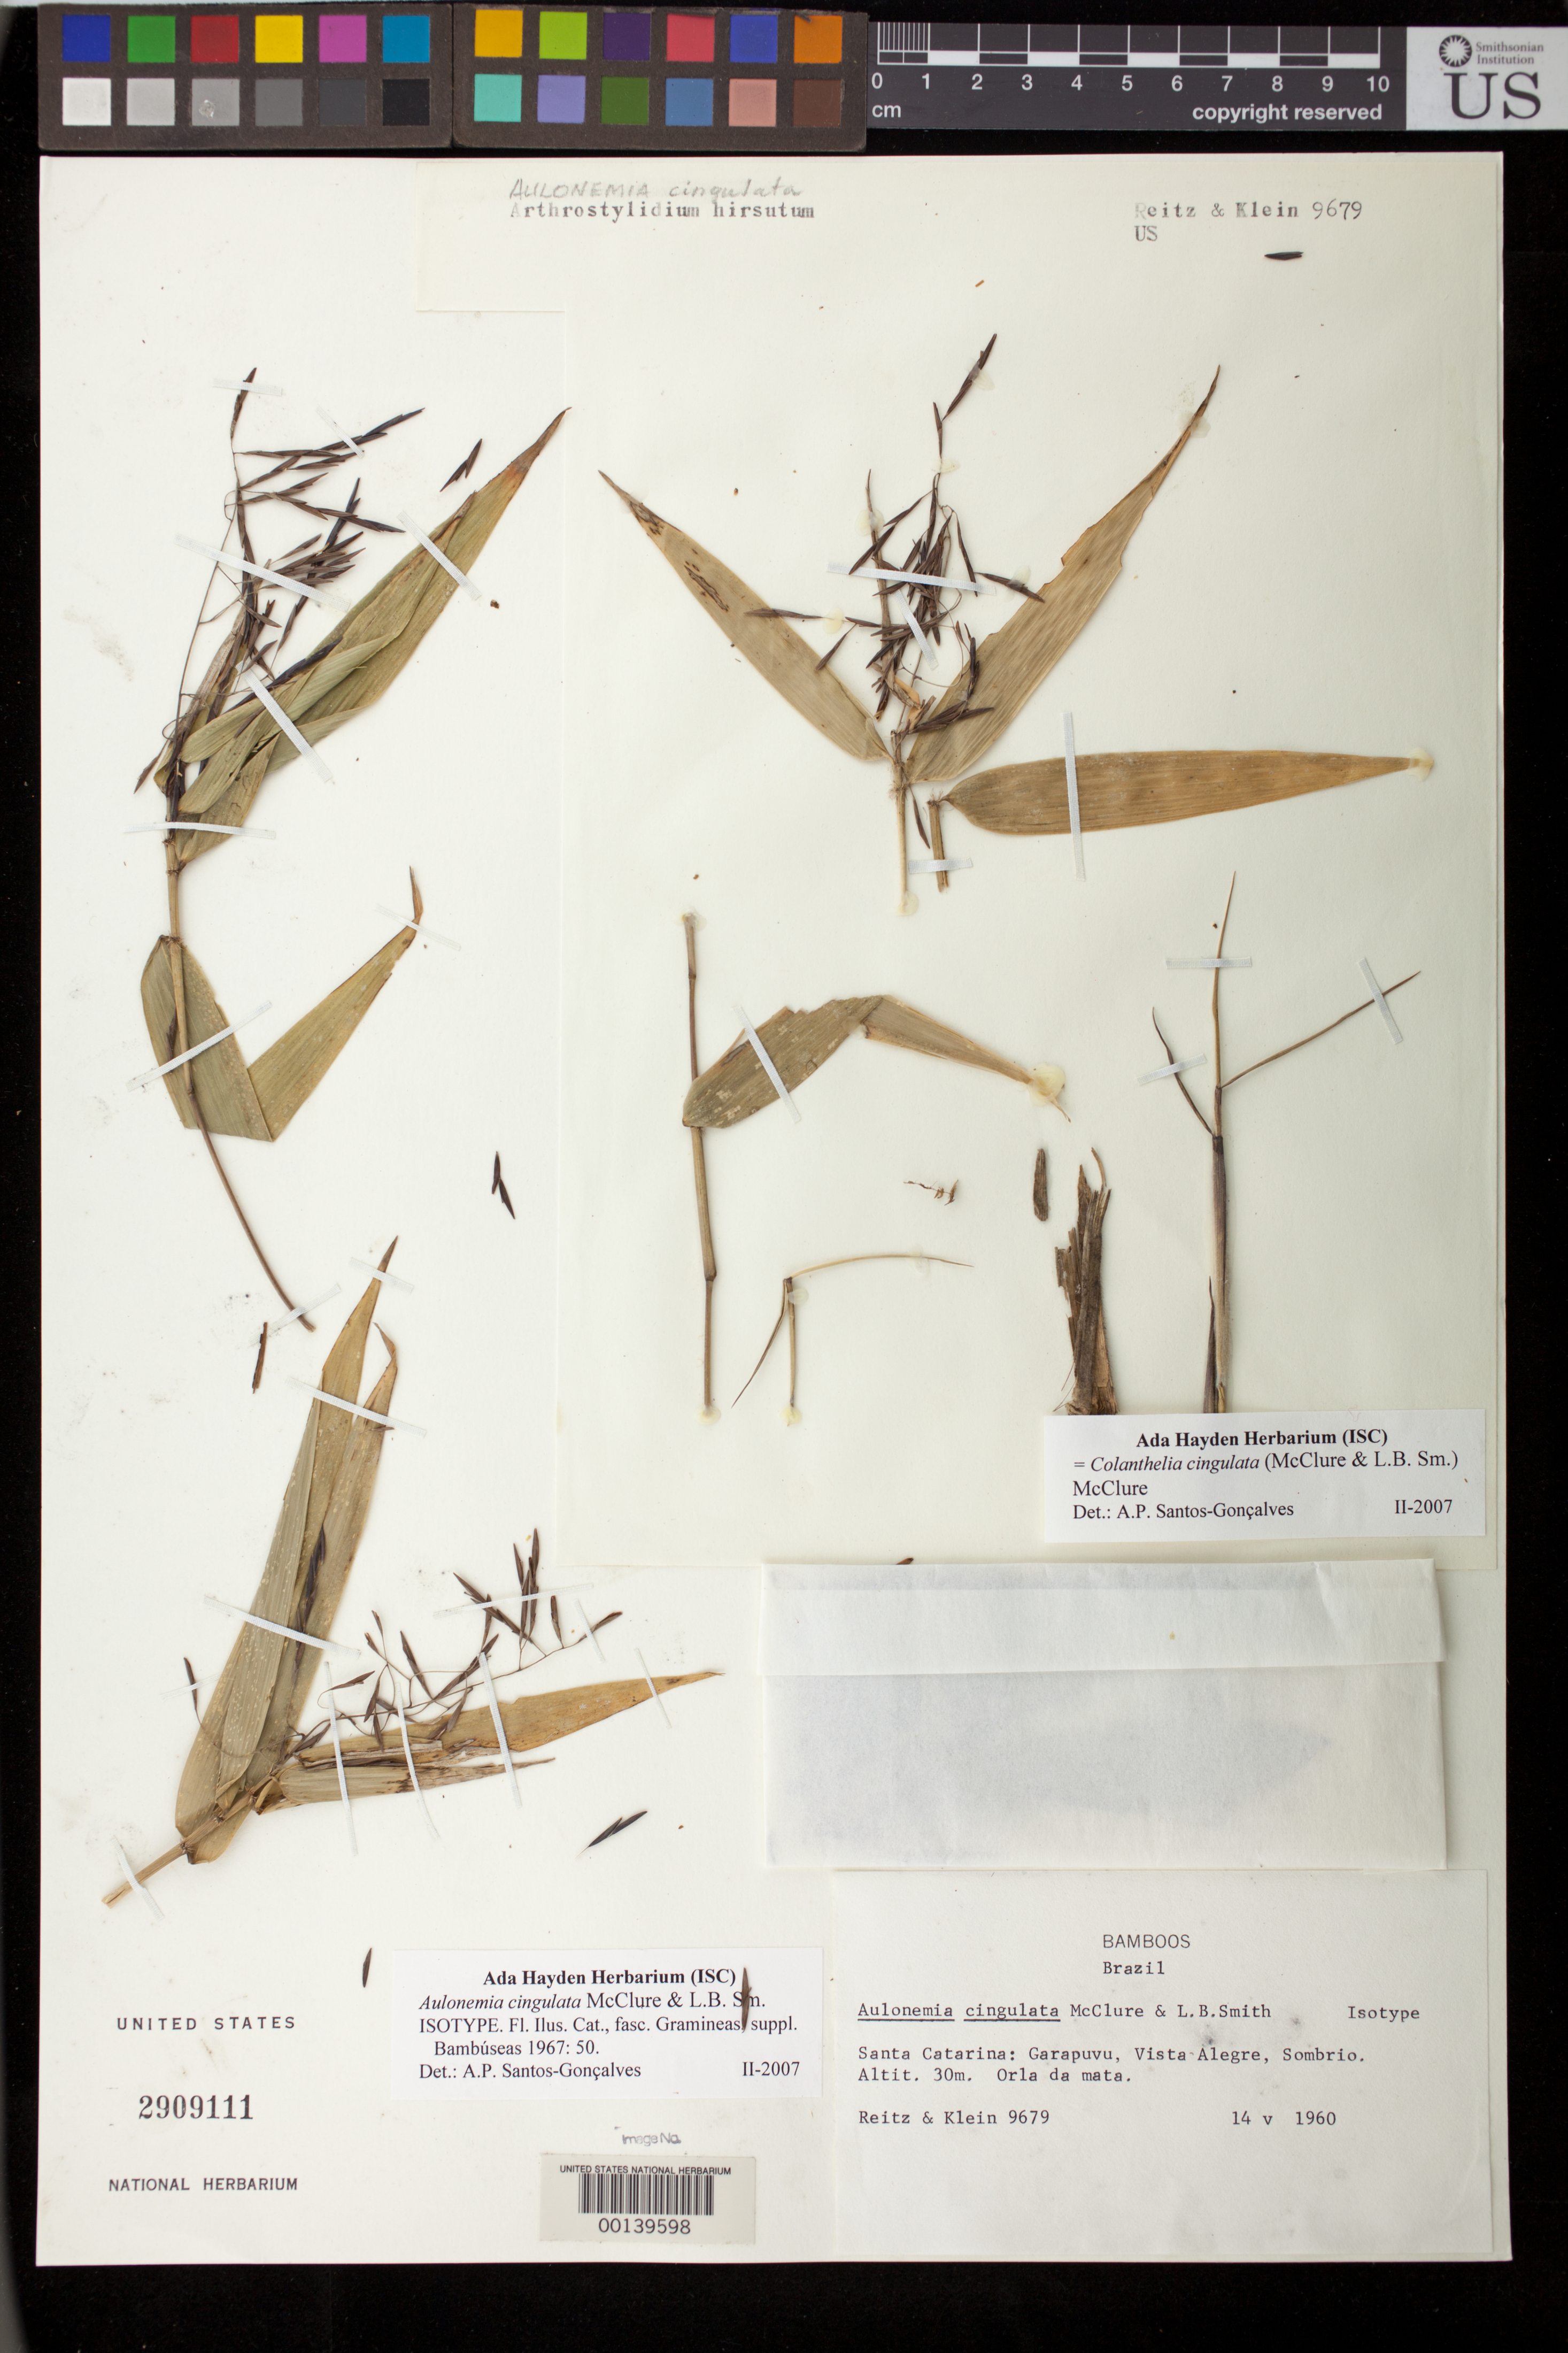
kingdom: Plantae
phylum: Tracheophyta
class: Liliopsida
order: Poales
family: Poaceae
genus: Aulonemia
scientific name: Aulonemia cingulata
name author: McClure & L.B. Sm.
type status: Isotype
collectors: R. Reitz & R. M. Klein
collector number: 9679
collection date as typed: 14 May 1960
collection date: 1960-05-14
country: Brazil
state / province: Santa Catarina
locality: Garapuva, Vista Alegre, Sombrio.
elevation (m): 30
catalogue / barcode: US 2909111